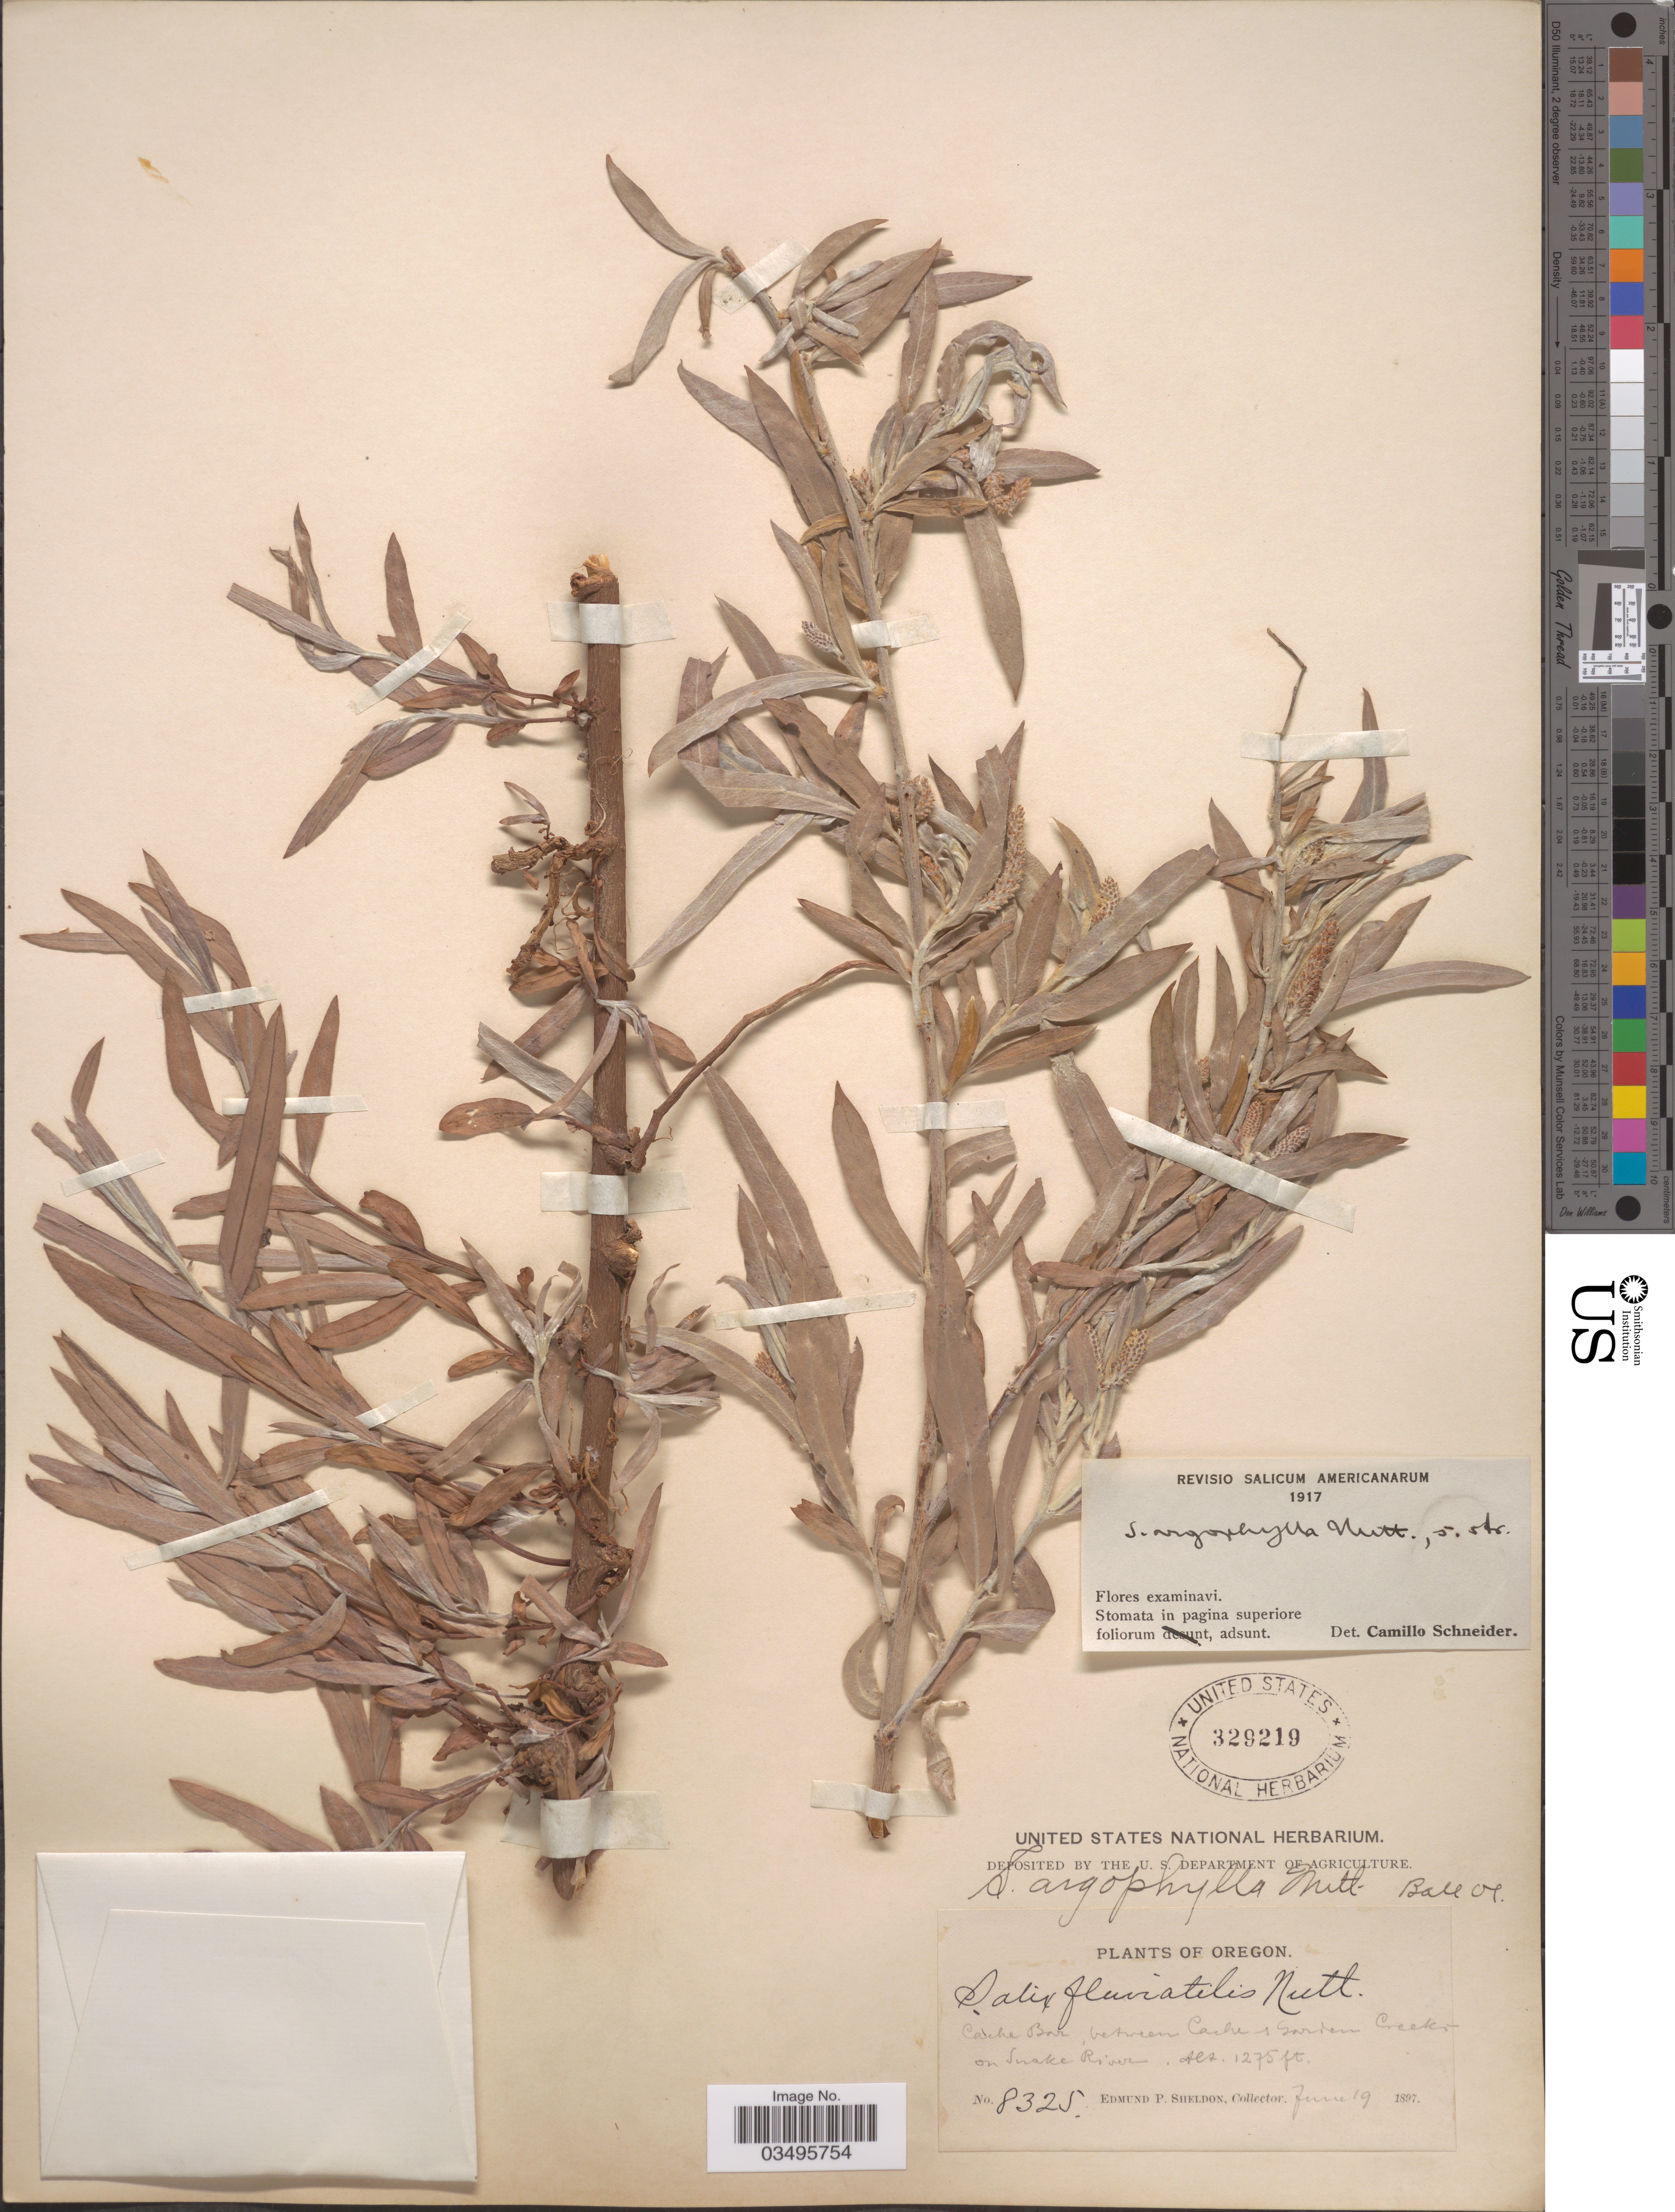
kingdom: Plantae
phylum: Tracheophyta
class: Magnoliopsida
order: Malpighiales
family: Salicaceae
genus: Salix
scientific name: Salix argophylla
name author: Nutt.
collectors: E. P. Sheldon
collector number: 8325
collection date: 1897-06-19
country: United States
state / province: Oregon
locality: Cache Bar, between Cache & Garden Creeks on Snake River.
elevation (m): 389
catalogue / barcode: US 329219